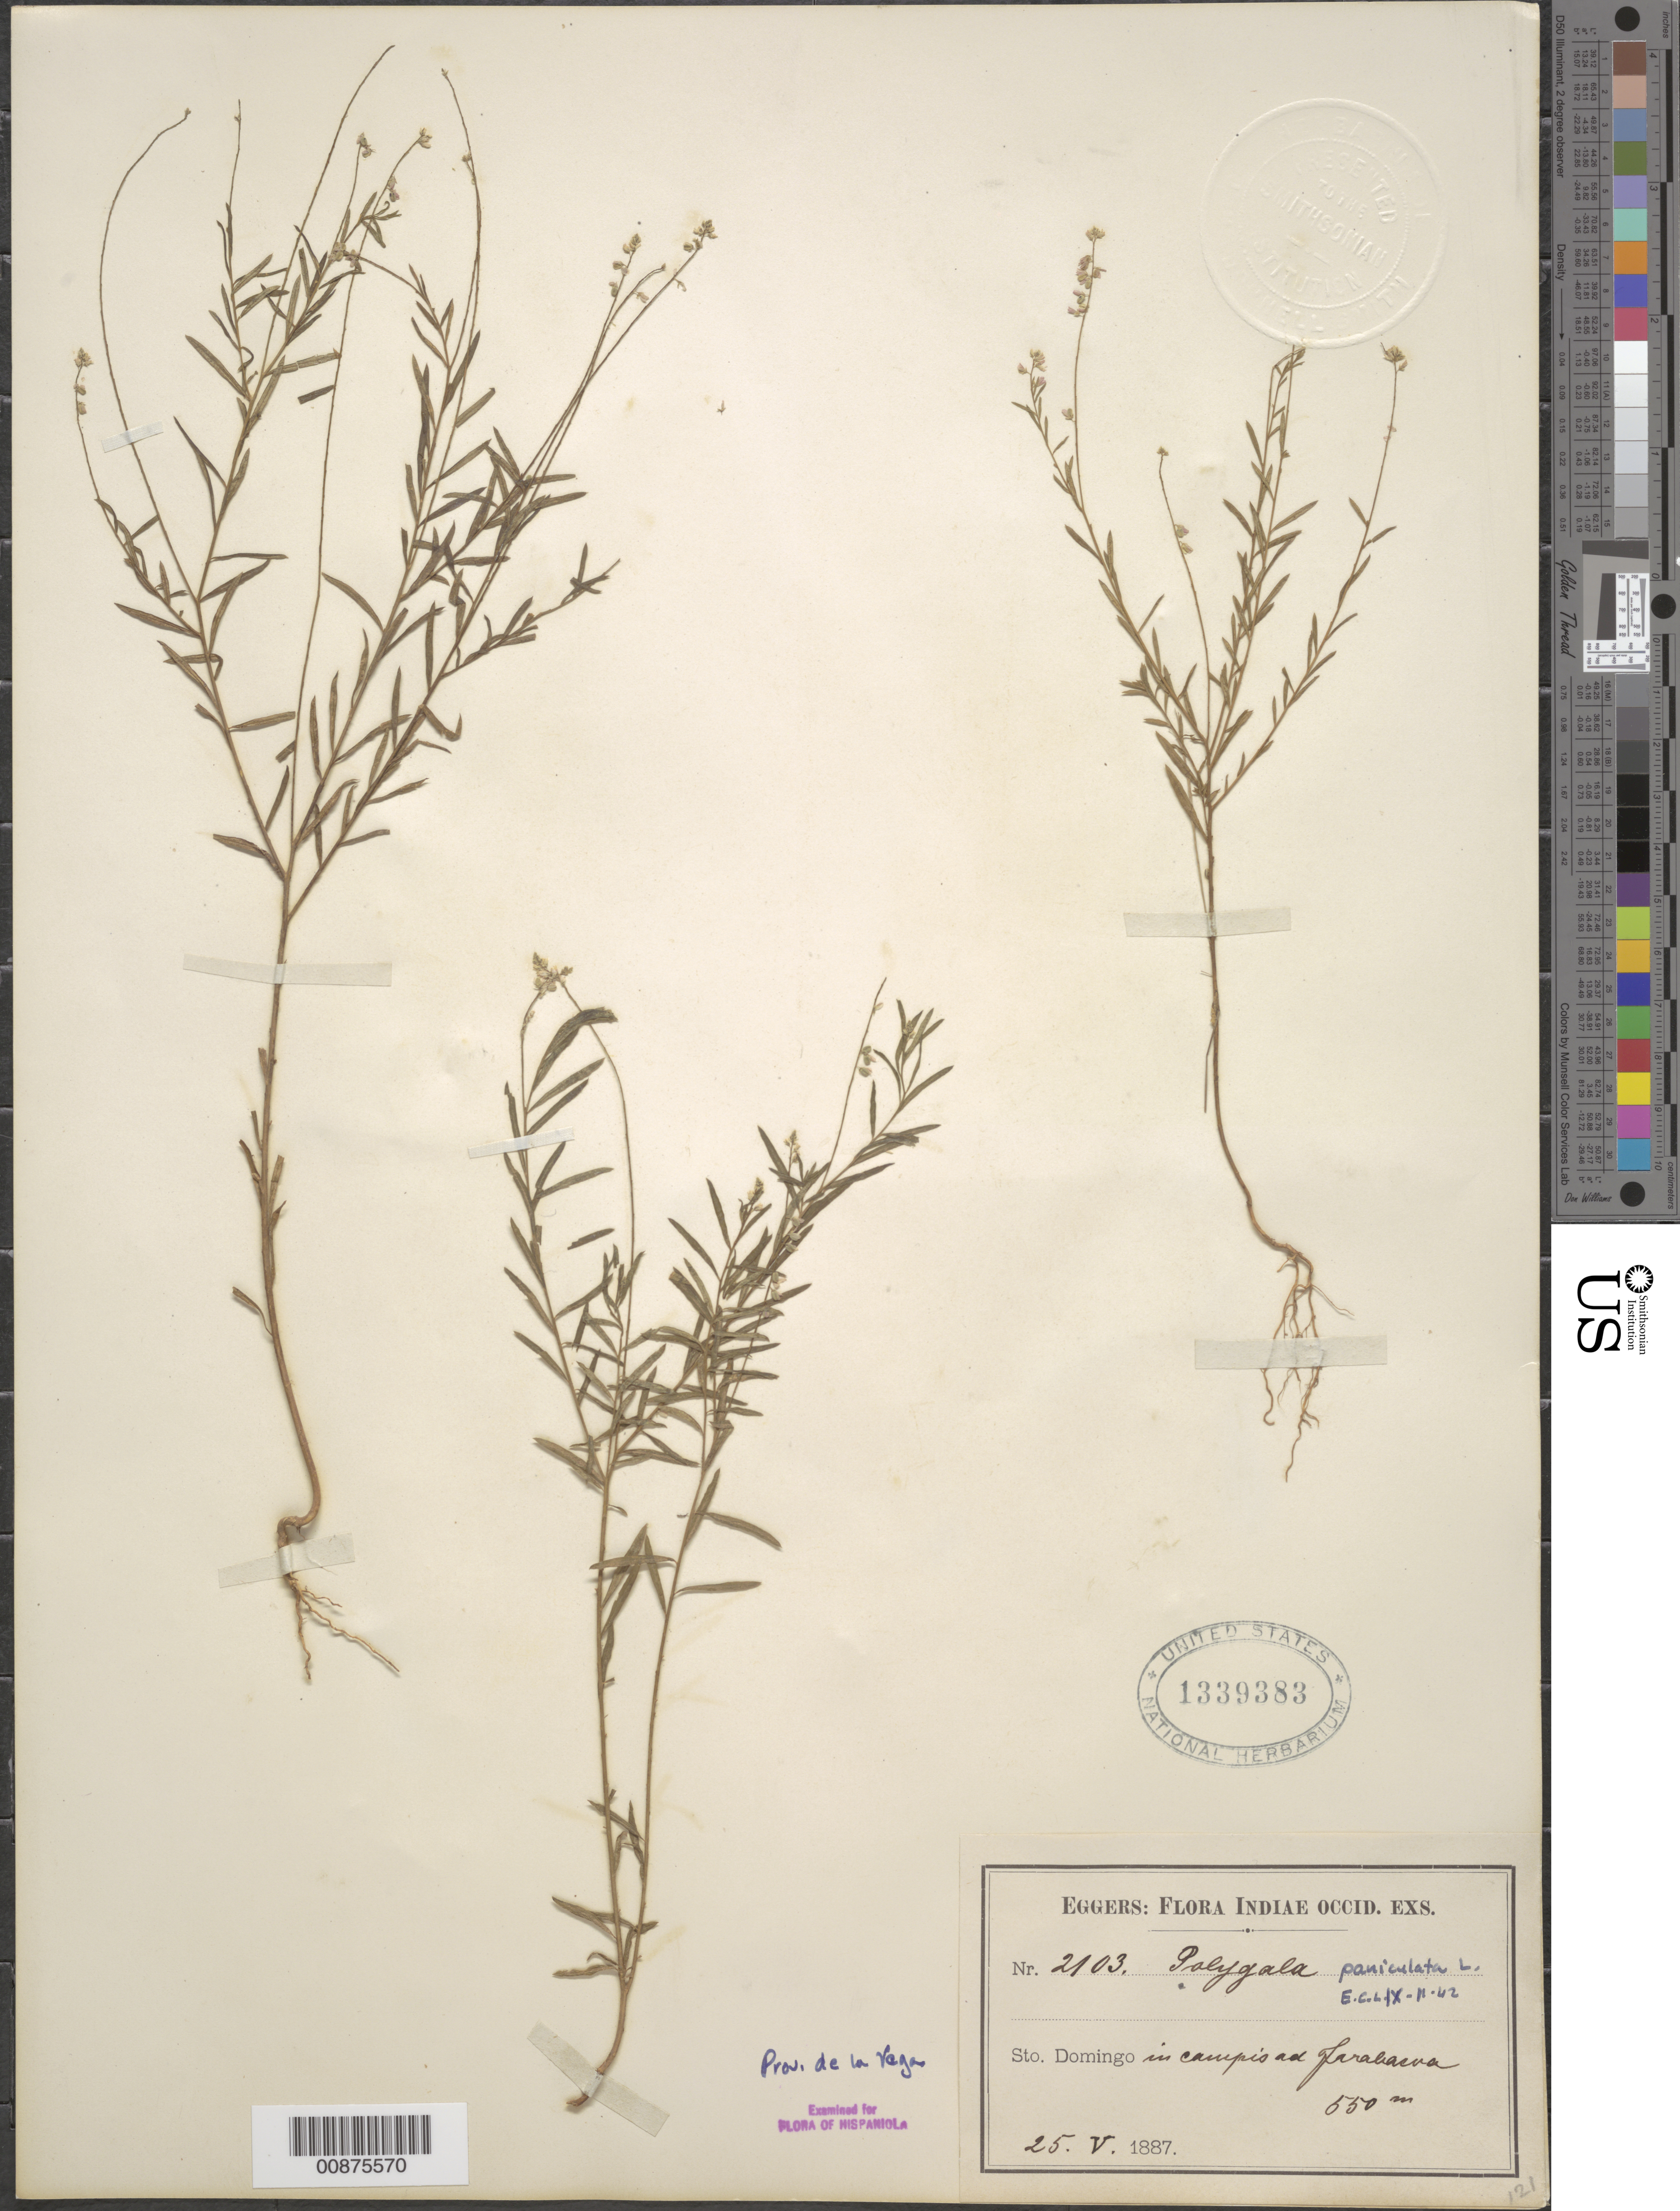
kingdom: Plantae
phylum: Tracheophyta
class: Magnoliopsida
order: Fabales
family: Polygalaceae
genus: Polygala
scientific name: Polygala paniculata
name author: L.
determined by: Leonard, Emery C., (US)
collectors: H. F. A. von Eggers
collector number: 2103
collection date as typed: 25 May 1887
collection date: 1887-05-25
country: Dominican Republic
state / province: La Vega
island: Hispaniola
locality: Ad Jarabacoa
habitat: In campis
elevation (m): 550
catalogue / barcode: US 1339383